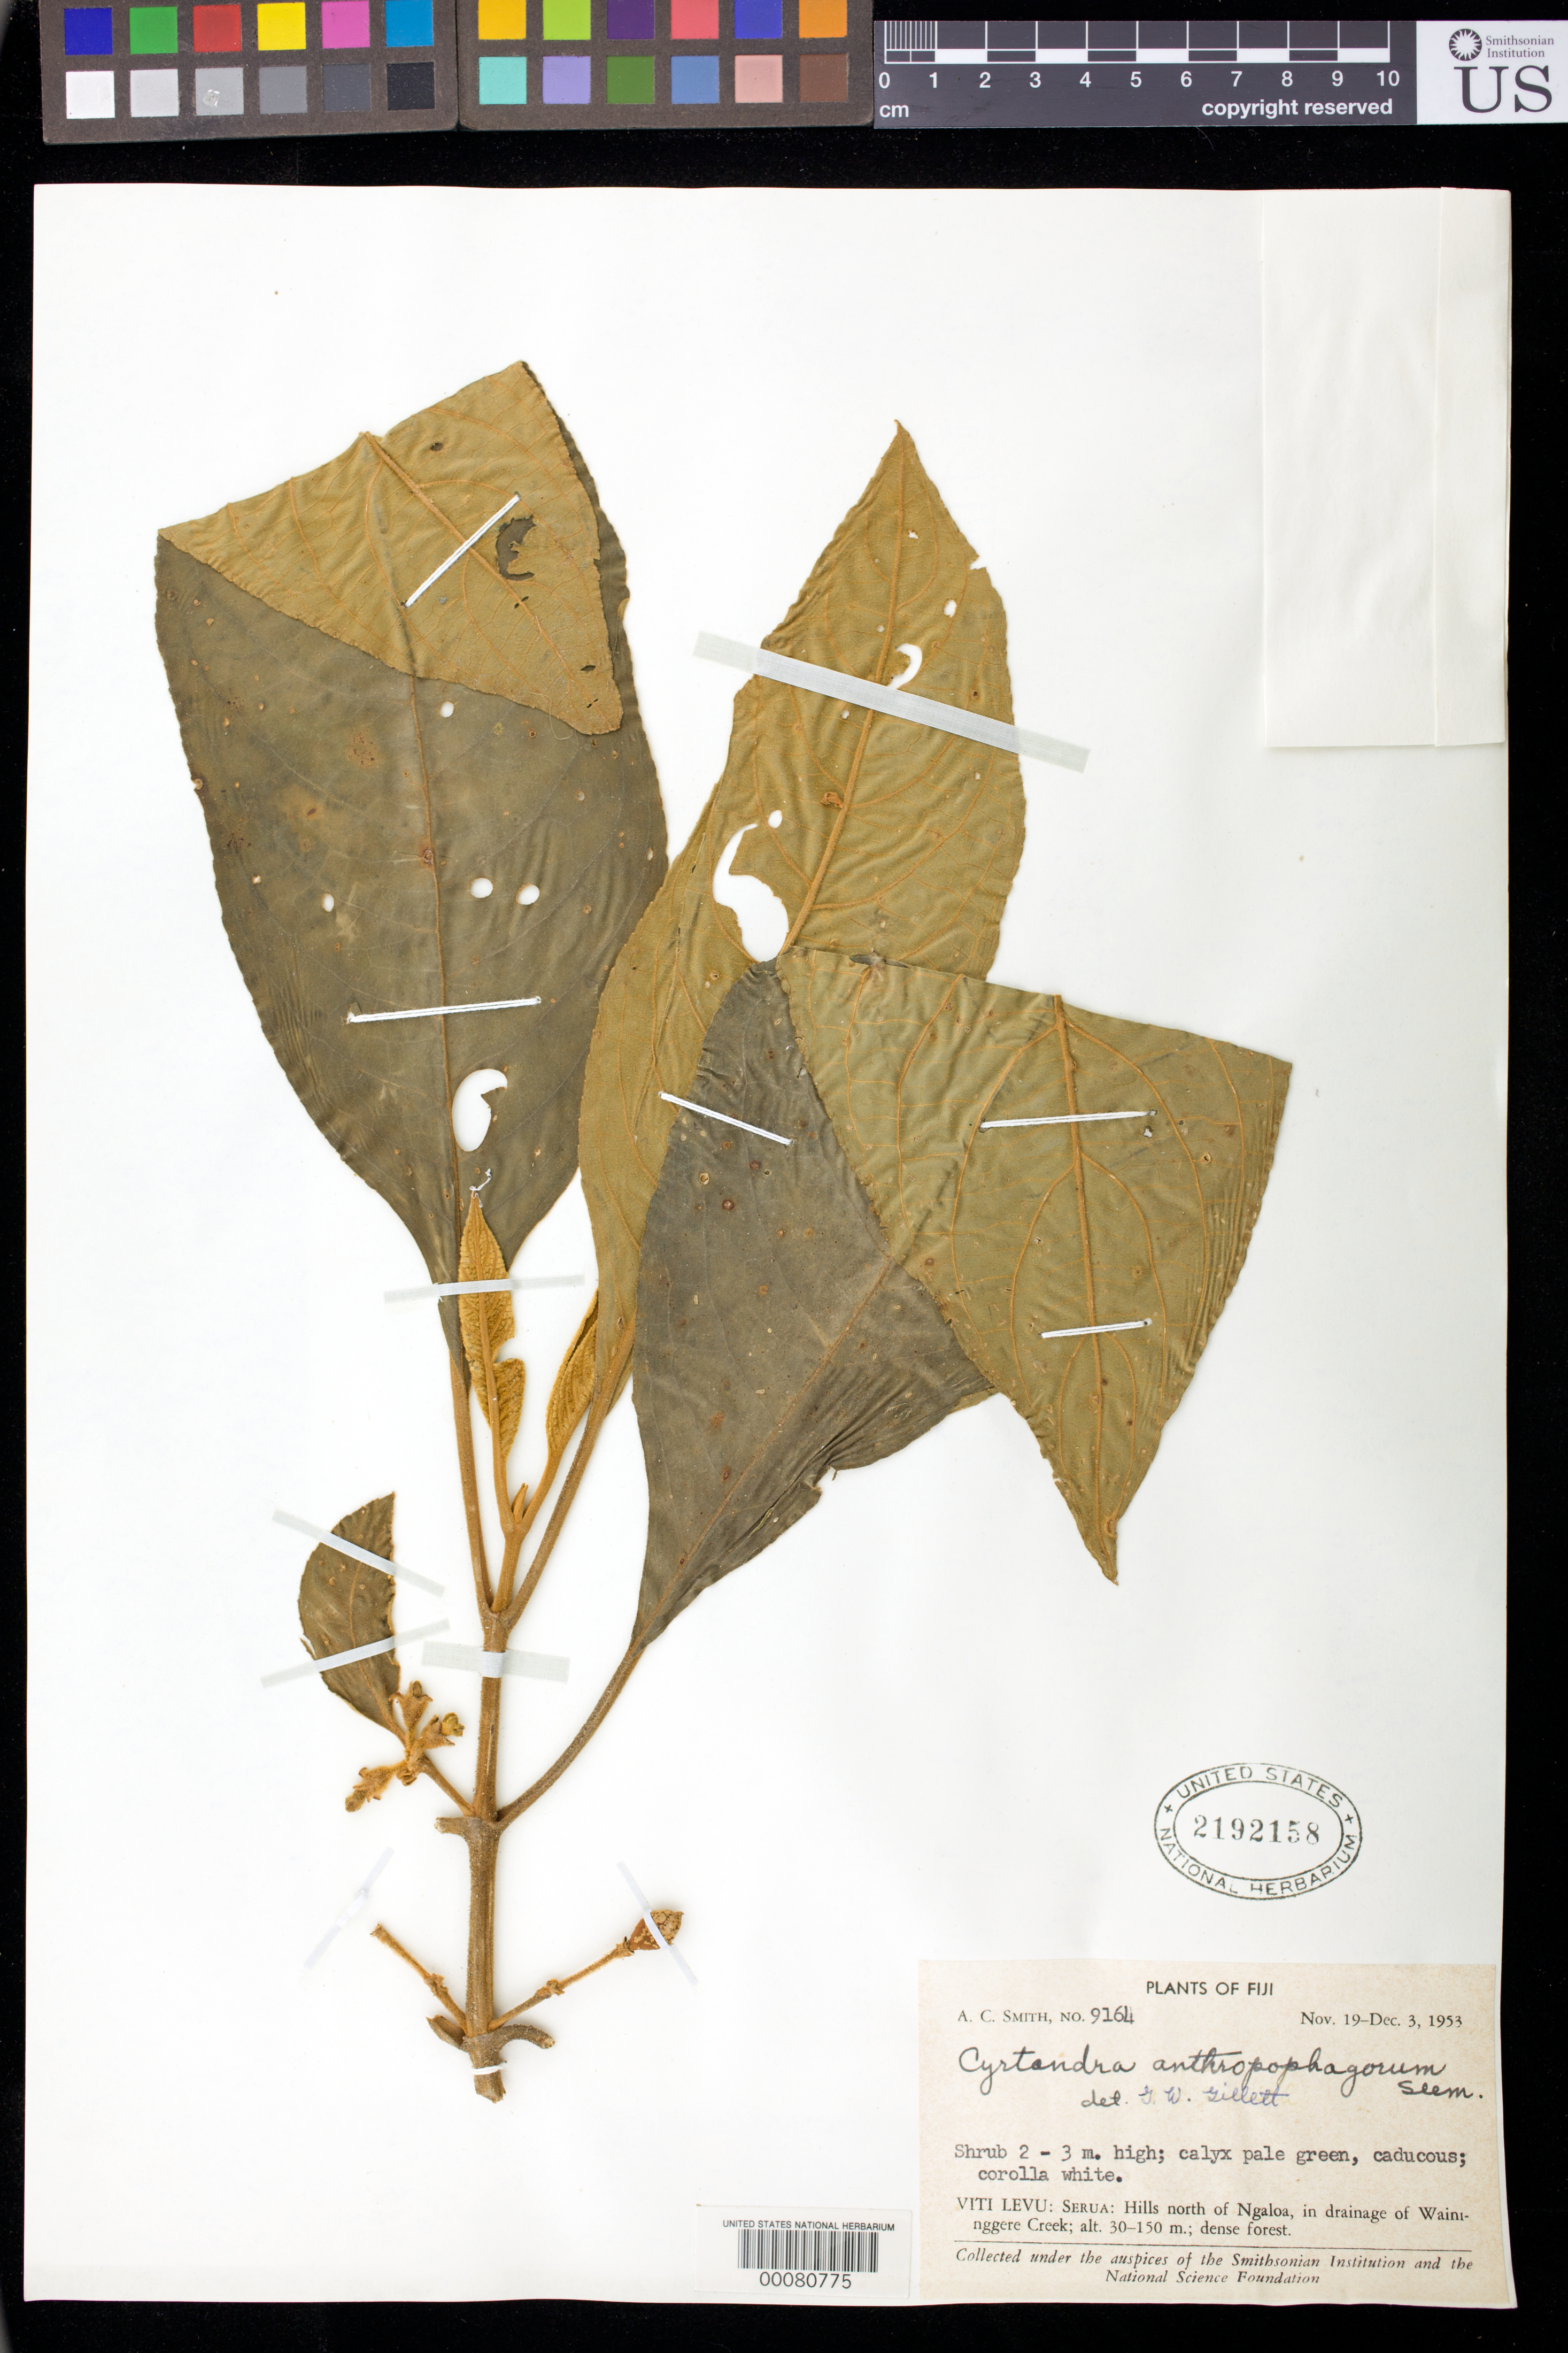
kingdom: Plantae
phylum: Tracheophyta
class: Magnoliopsida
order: Lamiales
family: Gesneriaceae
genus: Cyrtandra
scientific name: Cyrtandra anthropophagorum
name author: Seem. ex A. Gray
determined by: Gillett, G. W.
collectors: A. C. Smith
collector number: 9164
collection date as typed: Nov-Dec 1953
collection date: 1953-11/1953-12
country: Fiji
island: Viti Levu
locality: Serua, hills north of ngaloa, in drainage of waininggere creek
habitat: Dense forest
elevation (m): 30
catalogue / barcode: US 2192158